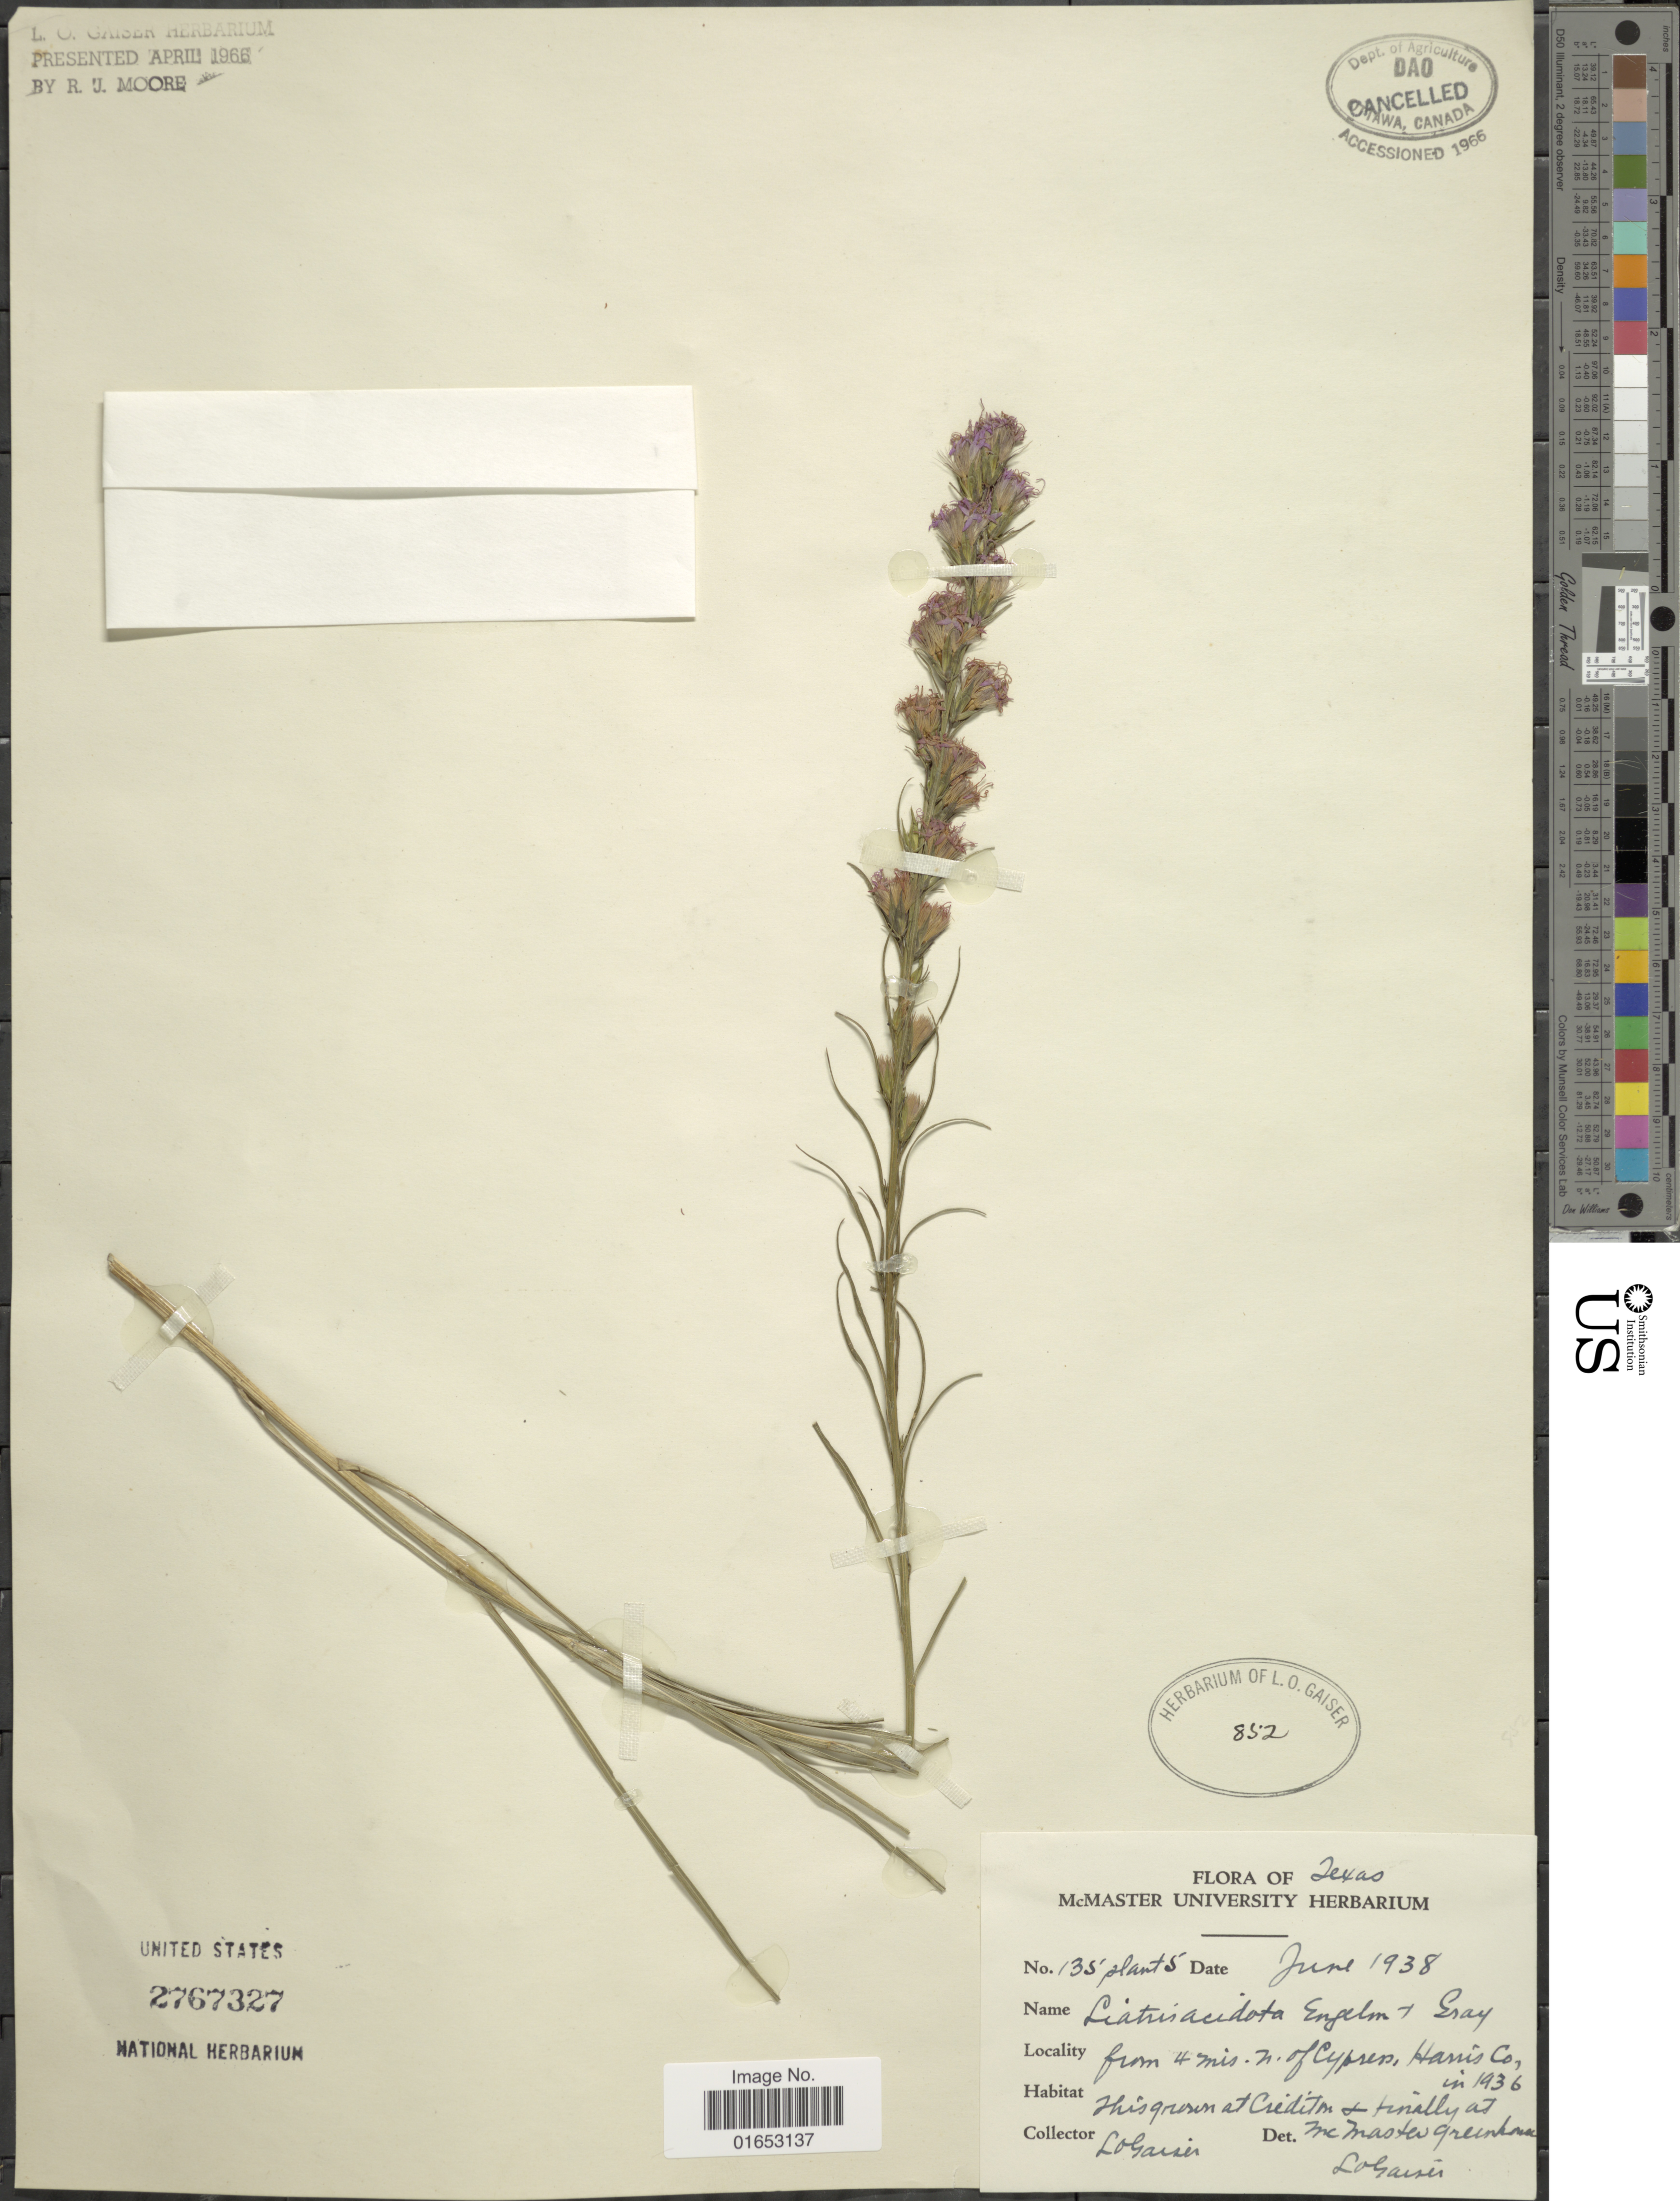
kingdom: Plantae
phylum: Tracheophyta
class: Magnoliopsida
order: Asterales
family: Asteraceae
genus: Liatris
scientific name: Liatris acidota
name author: Engelm. & A. Gray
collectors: L. Gaiser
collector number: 135 plant 5*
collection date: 1938-06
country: United States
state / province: Texas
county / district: Harris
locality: From 4 mis. n of Cypress, Harris Co.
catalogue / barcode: US 2767327